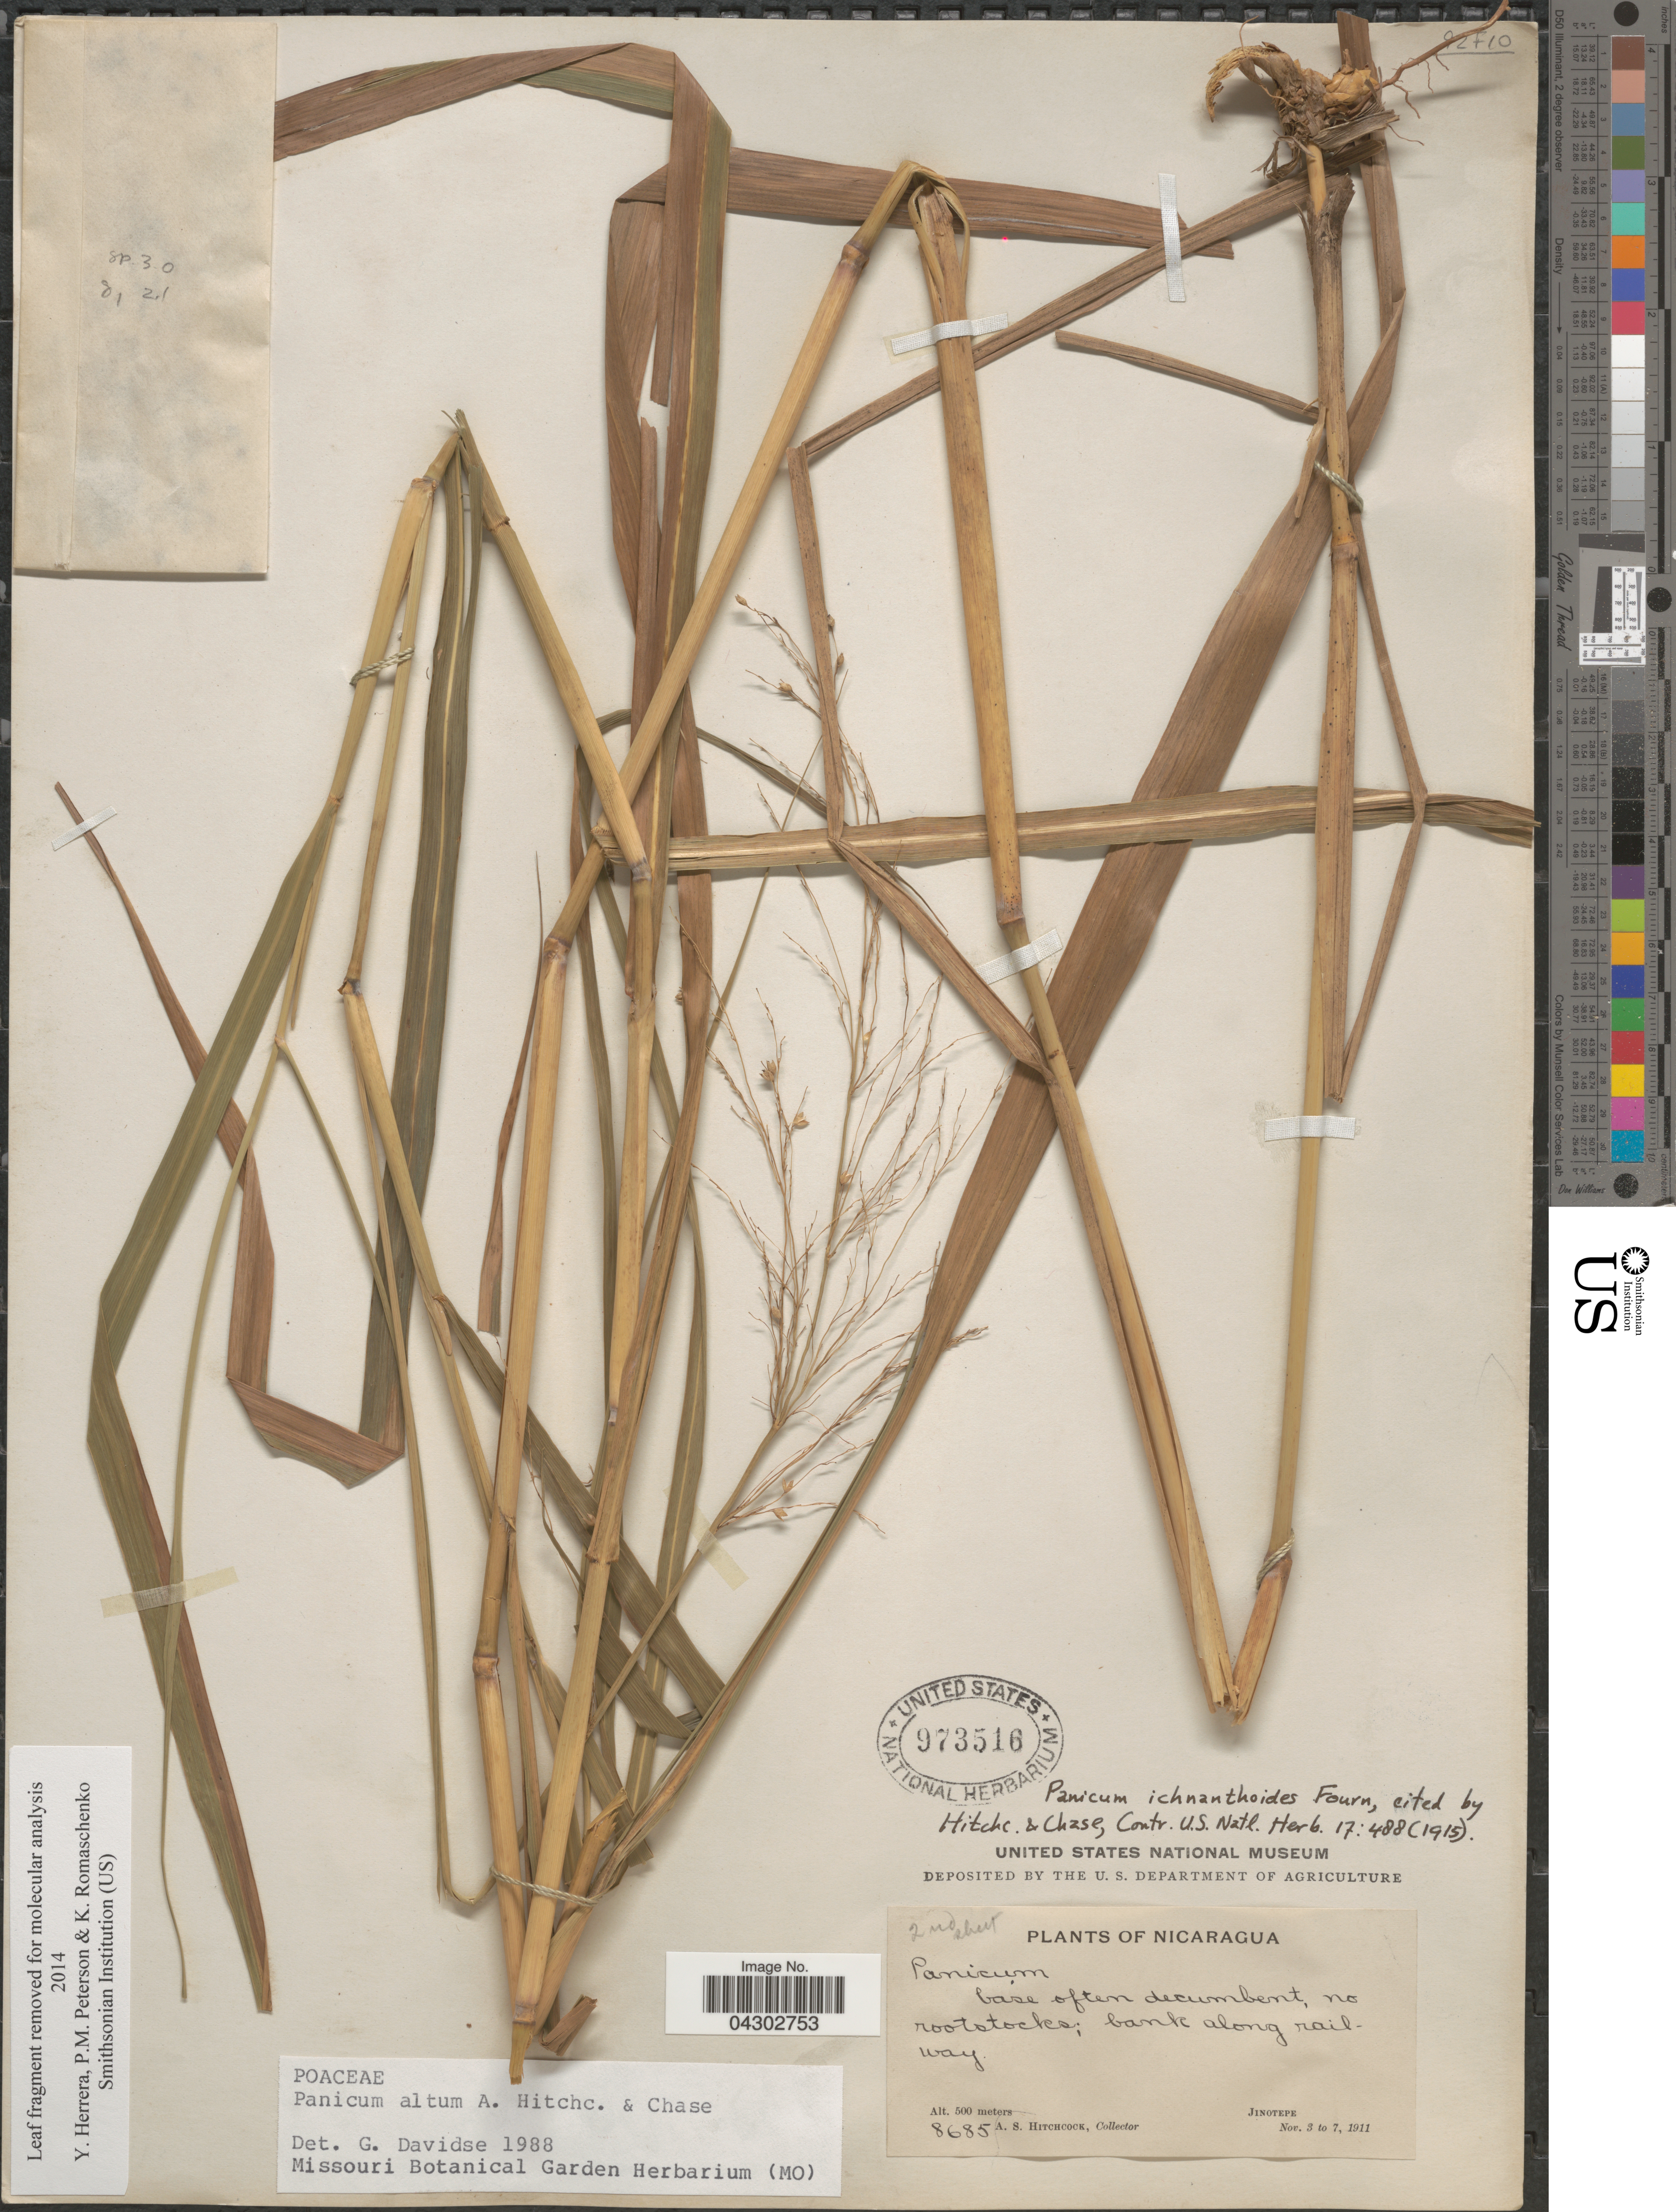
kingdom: Plantae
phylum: Tracheophyta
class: Liliopsida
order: Poales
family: Poaceae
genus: Panicum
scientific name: Panicum altum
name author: Hitchc. & Chase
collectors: A. S. Hitchcock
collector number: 8685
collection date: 1911-11-03/1911-11-07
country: Nicaragua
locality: Jinotepe.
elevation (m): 500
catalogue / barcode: US 973516